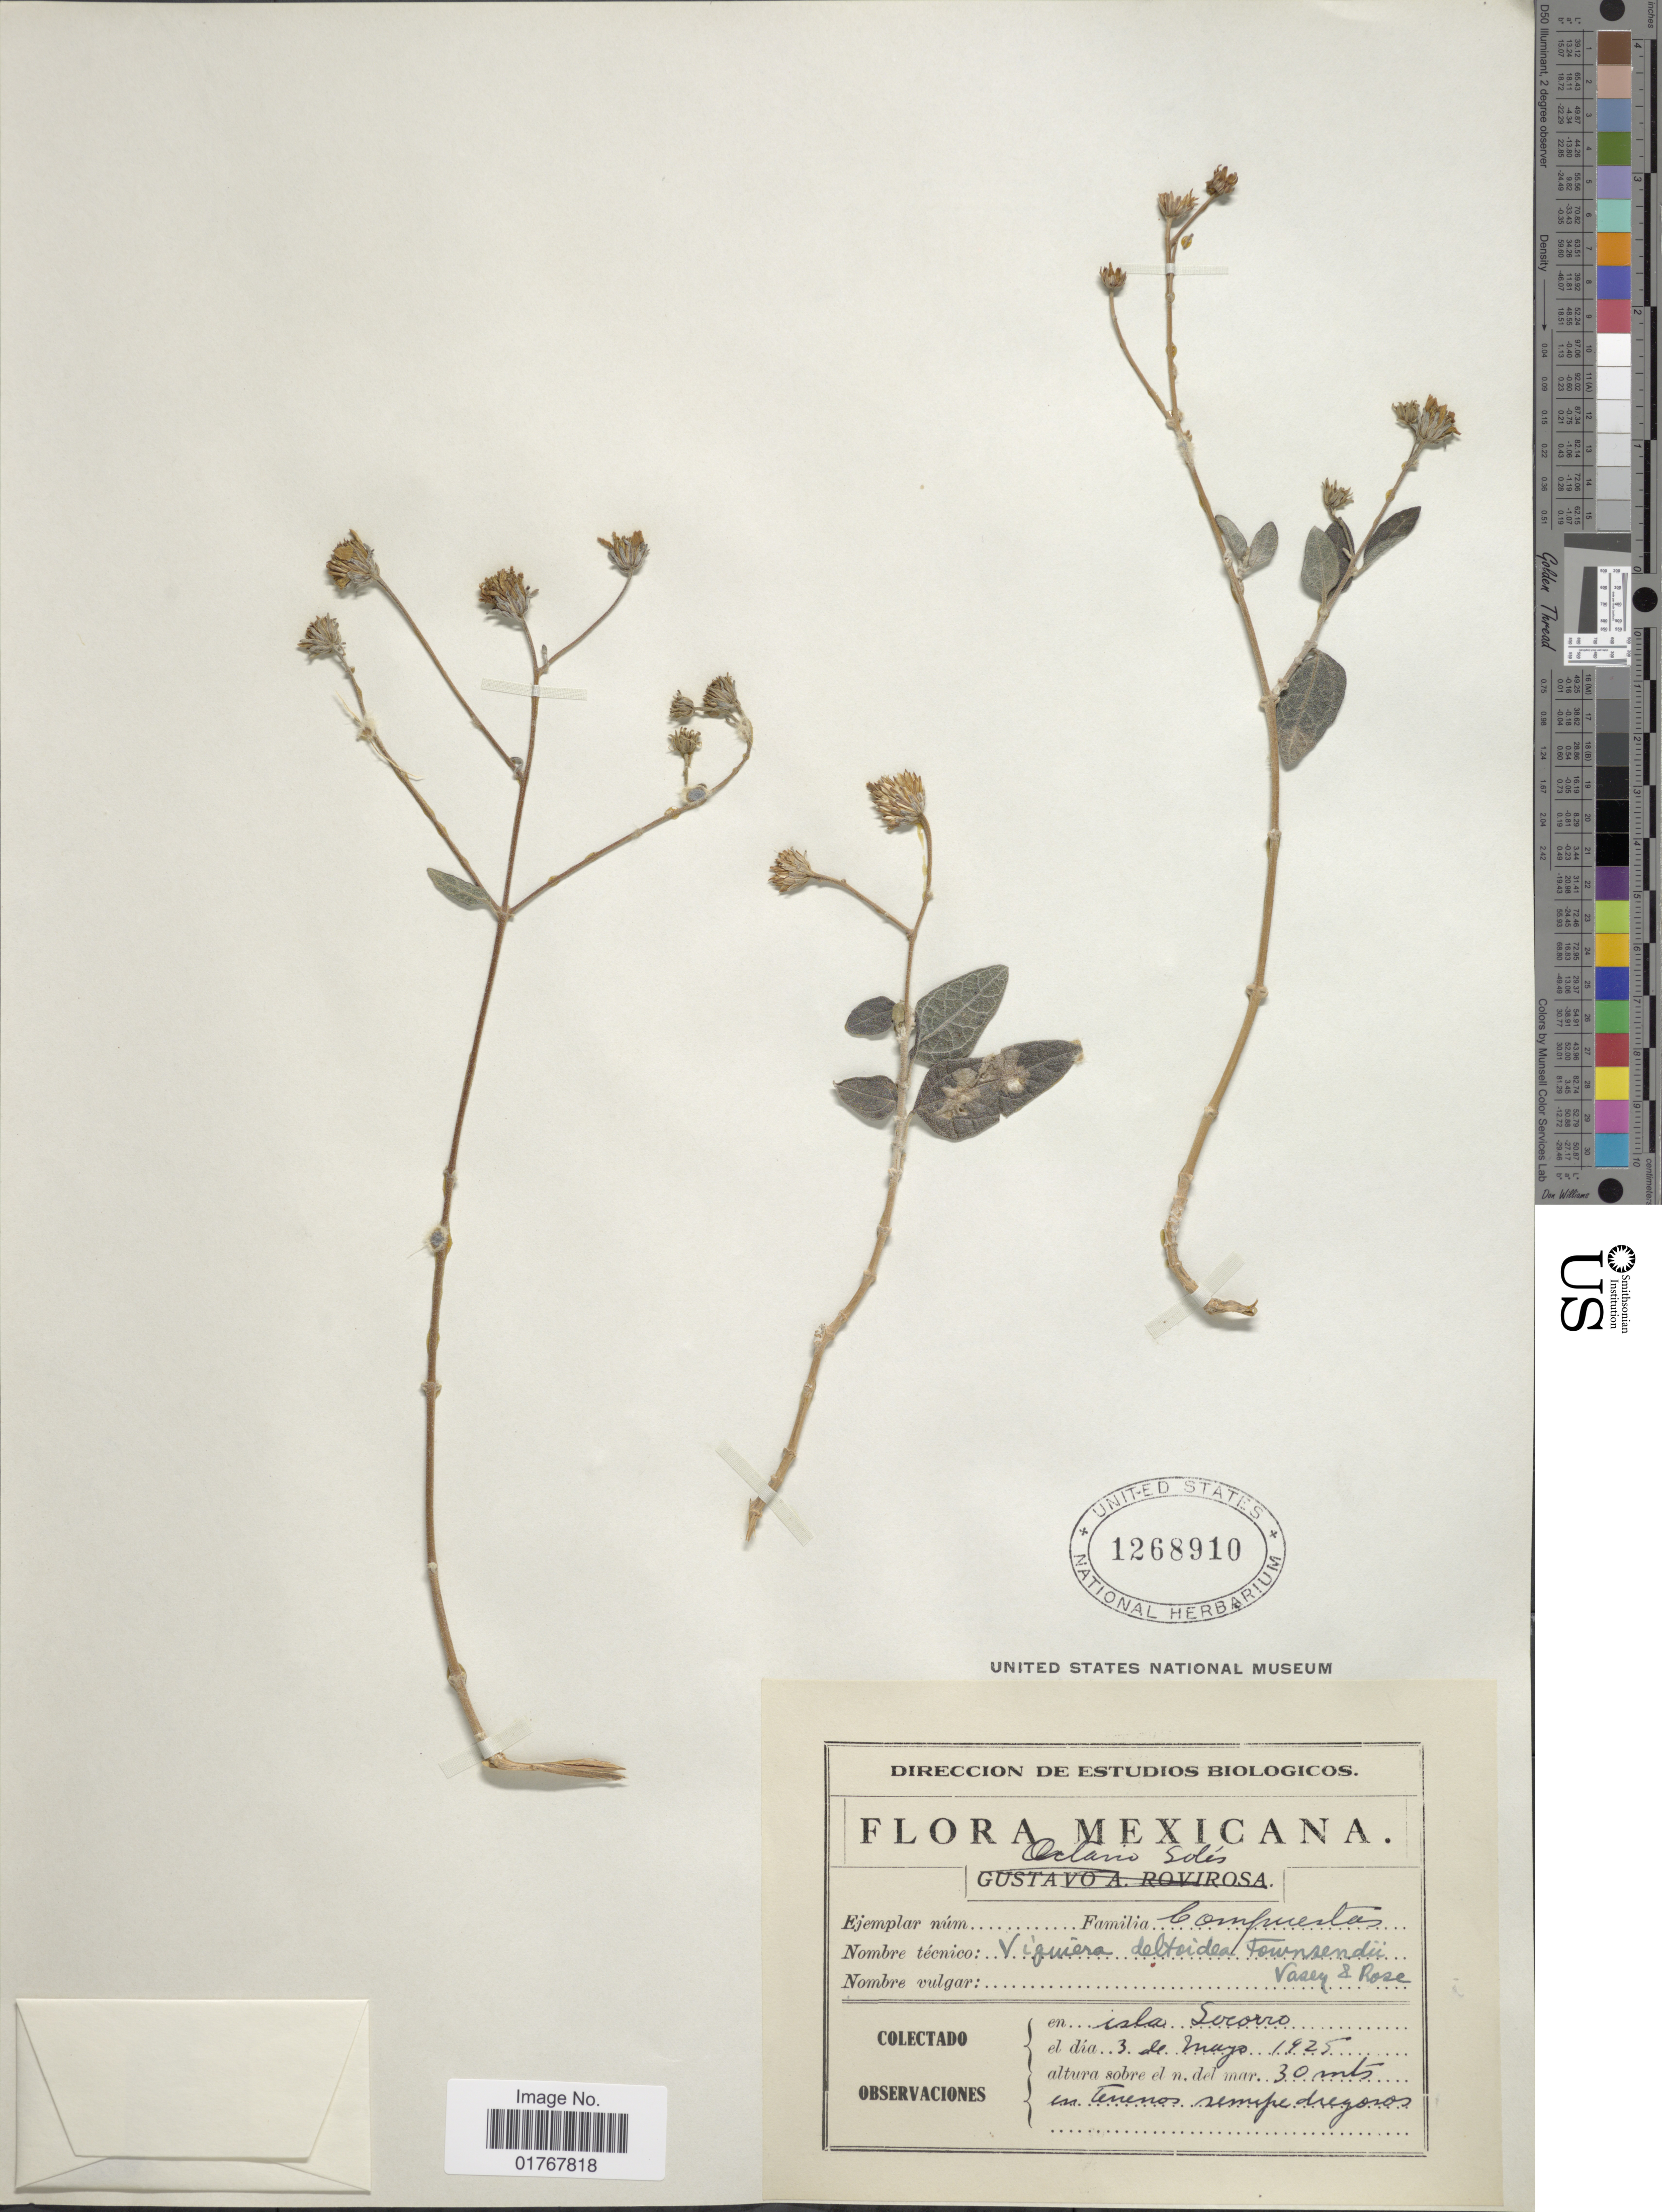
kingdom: Plantae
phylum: Tracheophyta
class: Magnoliopsida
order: Asterales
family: Asteraceae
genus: Viguiera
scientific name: Viguiera deltoidea var. townsendii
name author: Vasey & Rose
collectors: O. Solis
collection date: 1925-05-03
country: Mexico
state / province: Colima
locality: Isla Socrro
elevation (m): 30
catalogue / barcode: US 1268910